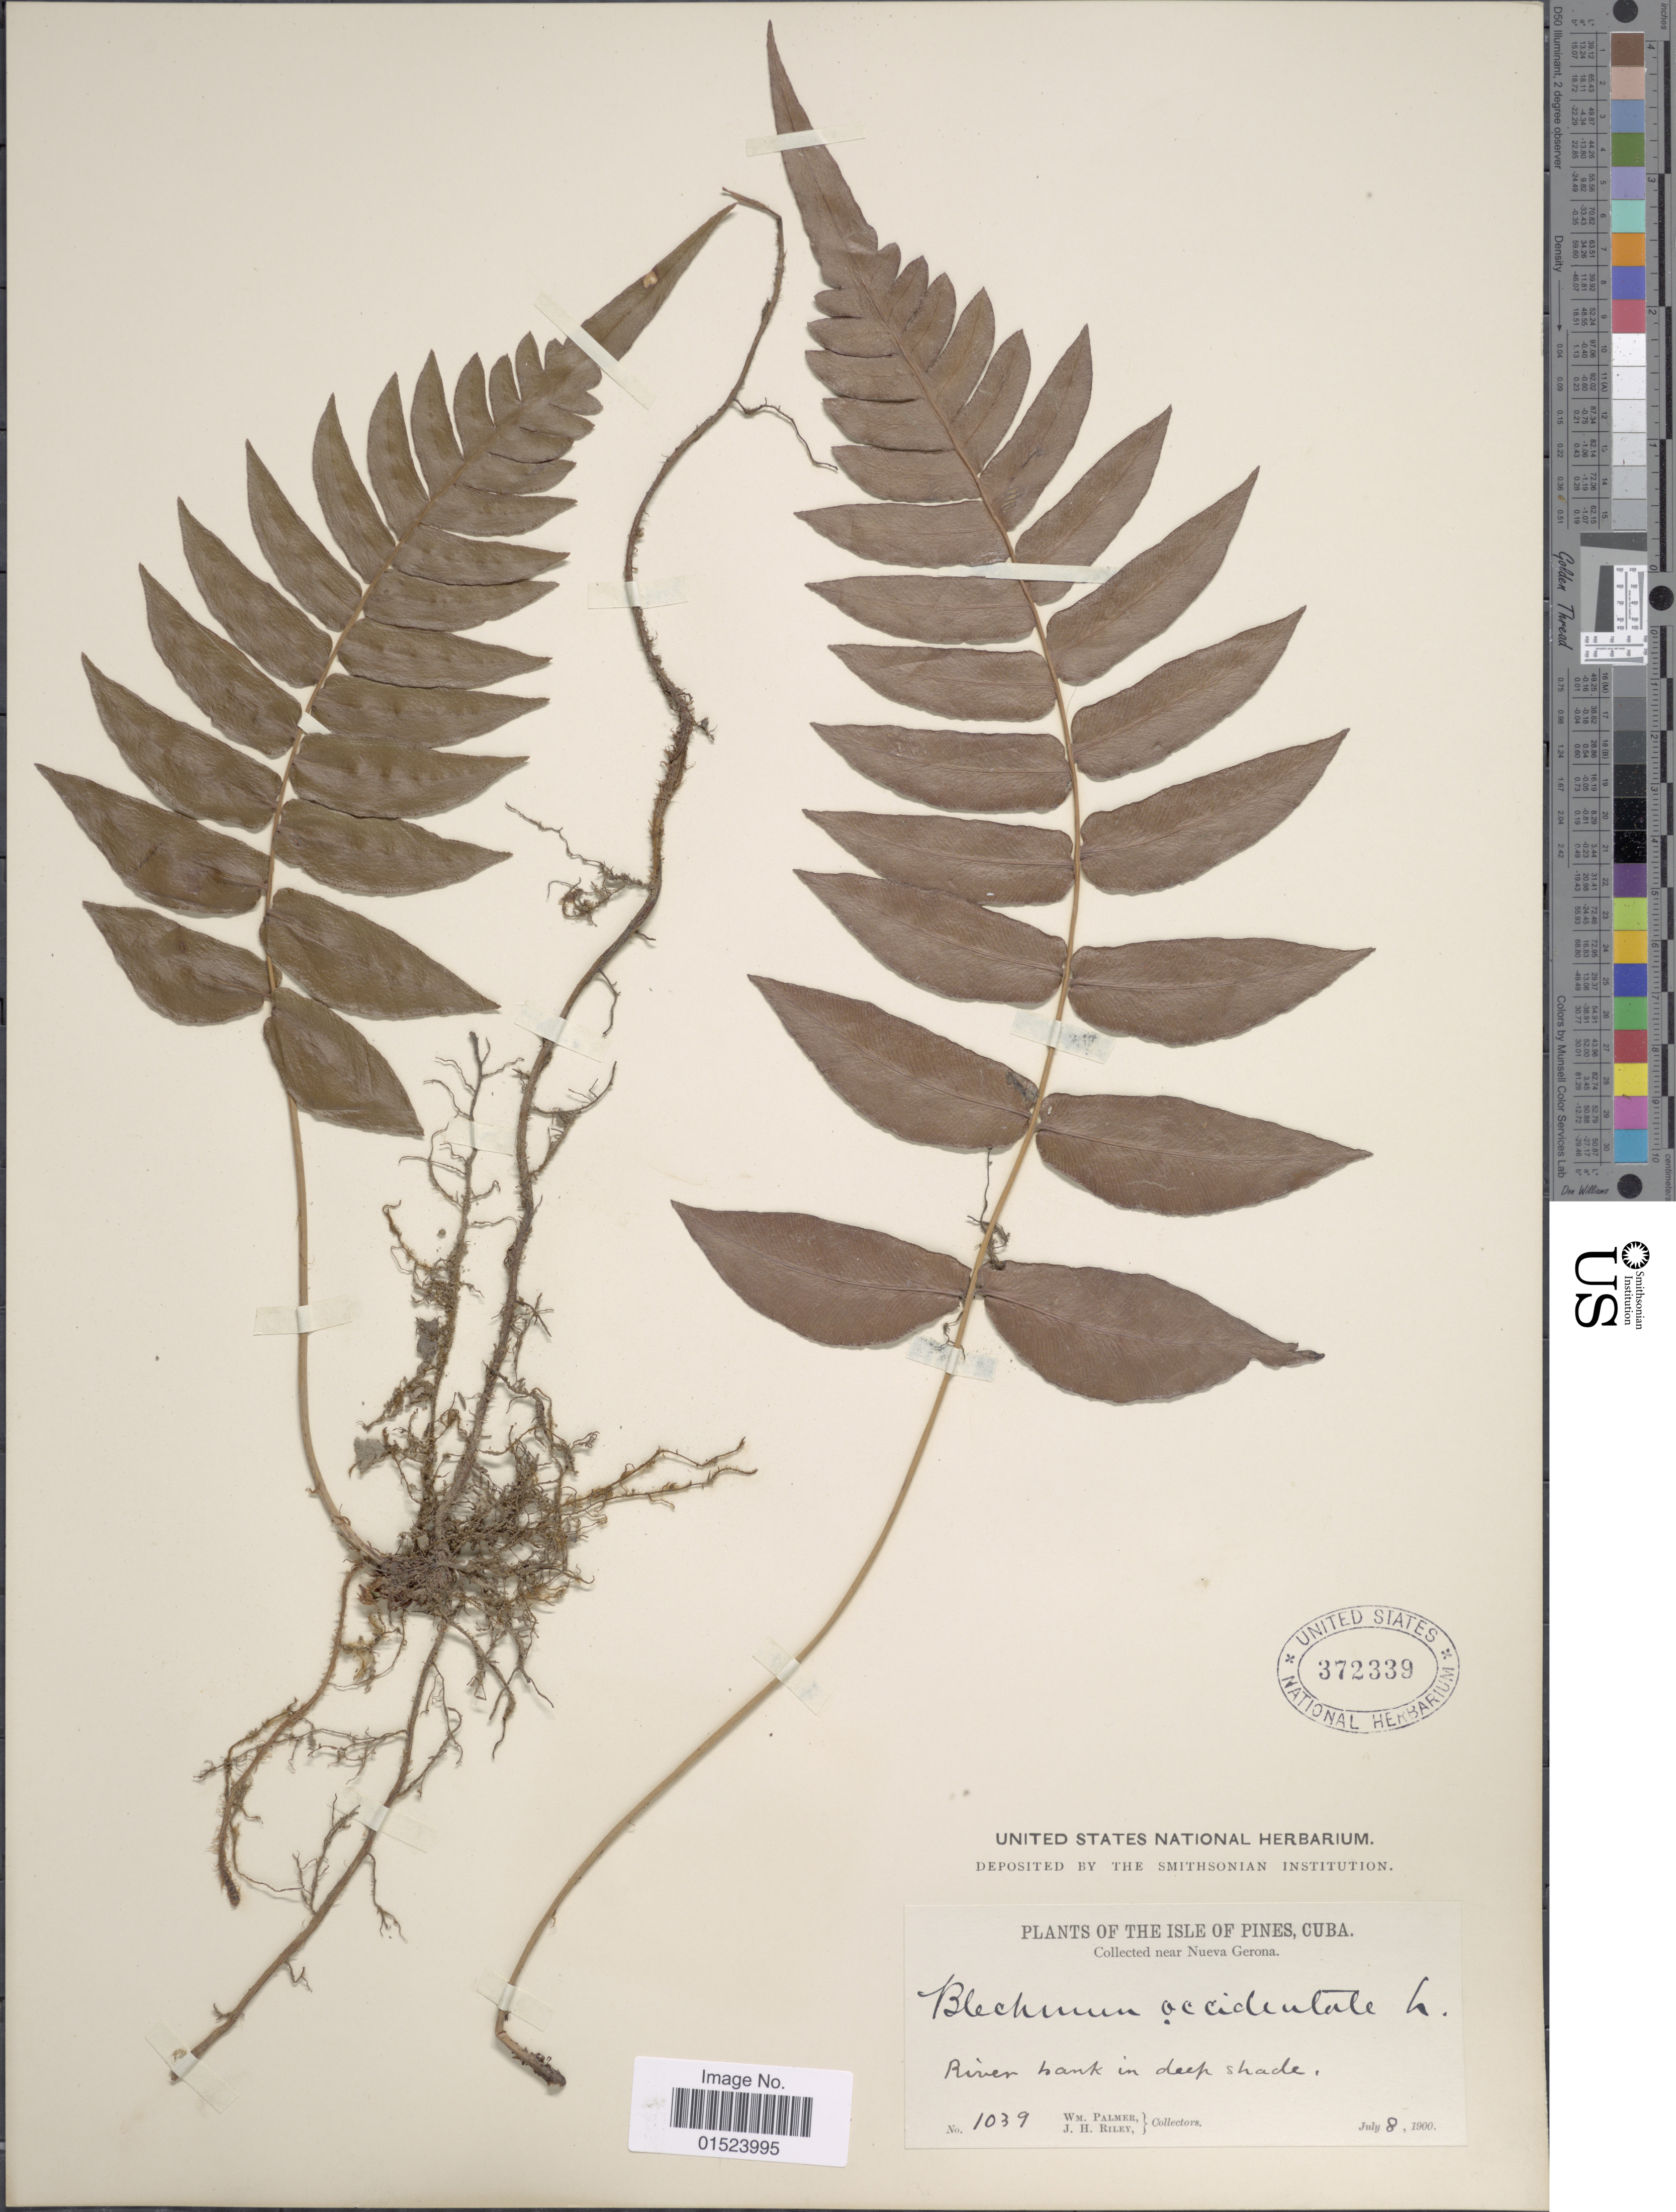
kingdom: Plantae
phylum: Tracheophyta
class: Polypodiopsida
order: Polypodiales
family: Blechnaceae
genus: Blechnum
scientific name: Blechnum occidentale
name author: L.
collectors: W. Palmer & J. H. Riley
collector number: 1039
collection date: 1900-07-08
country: Cuba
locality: Plants of the Isle of Pines, river bank in deep shade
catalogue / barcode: US 372339